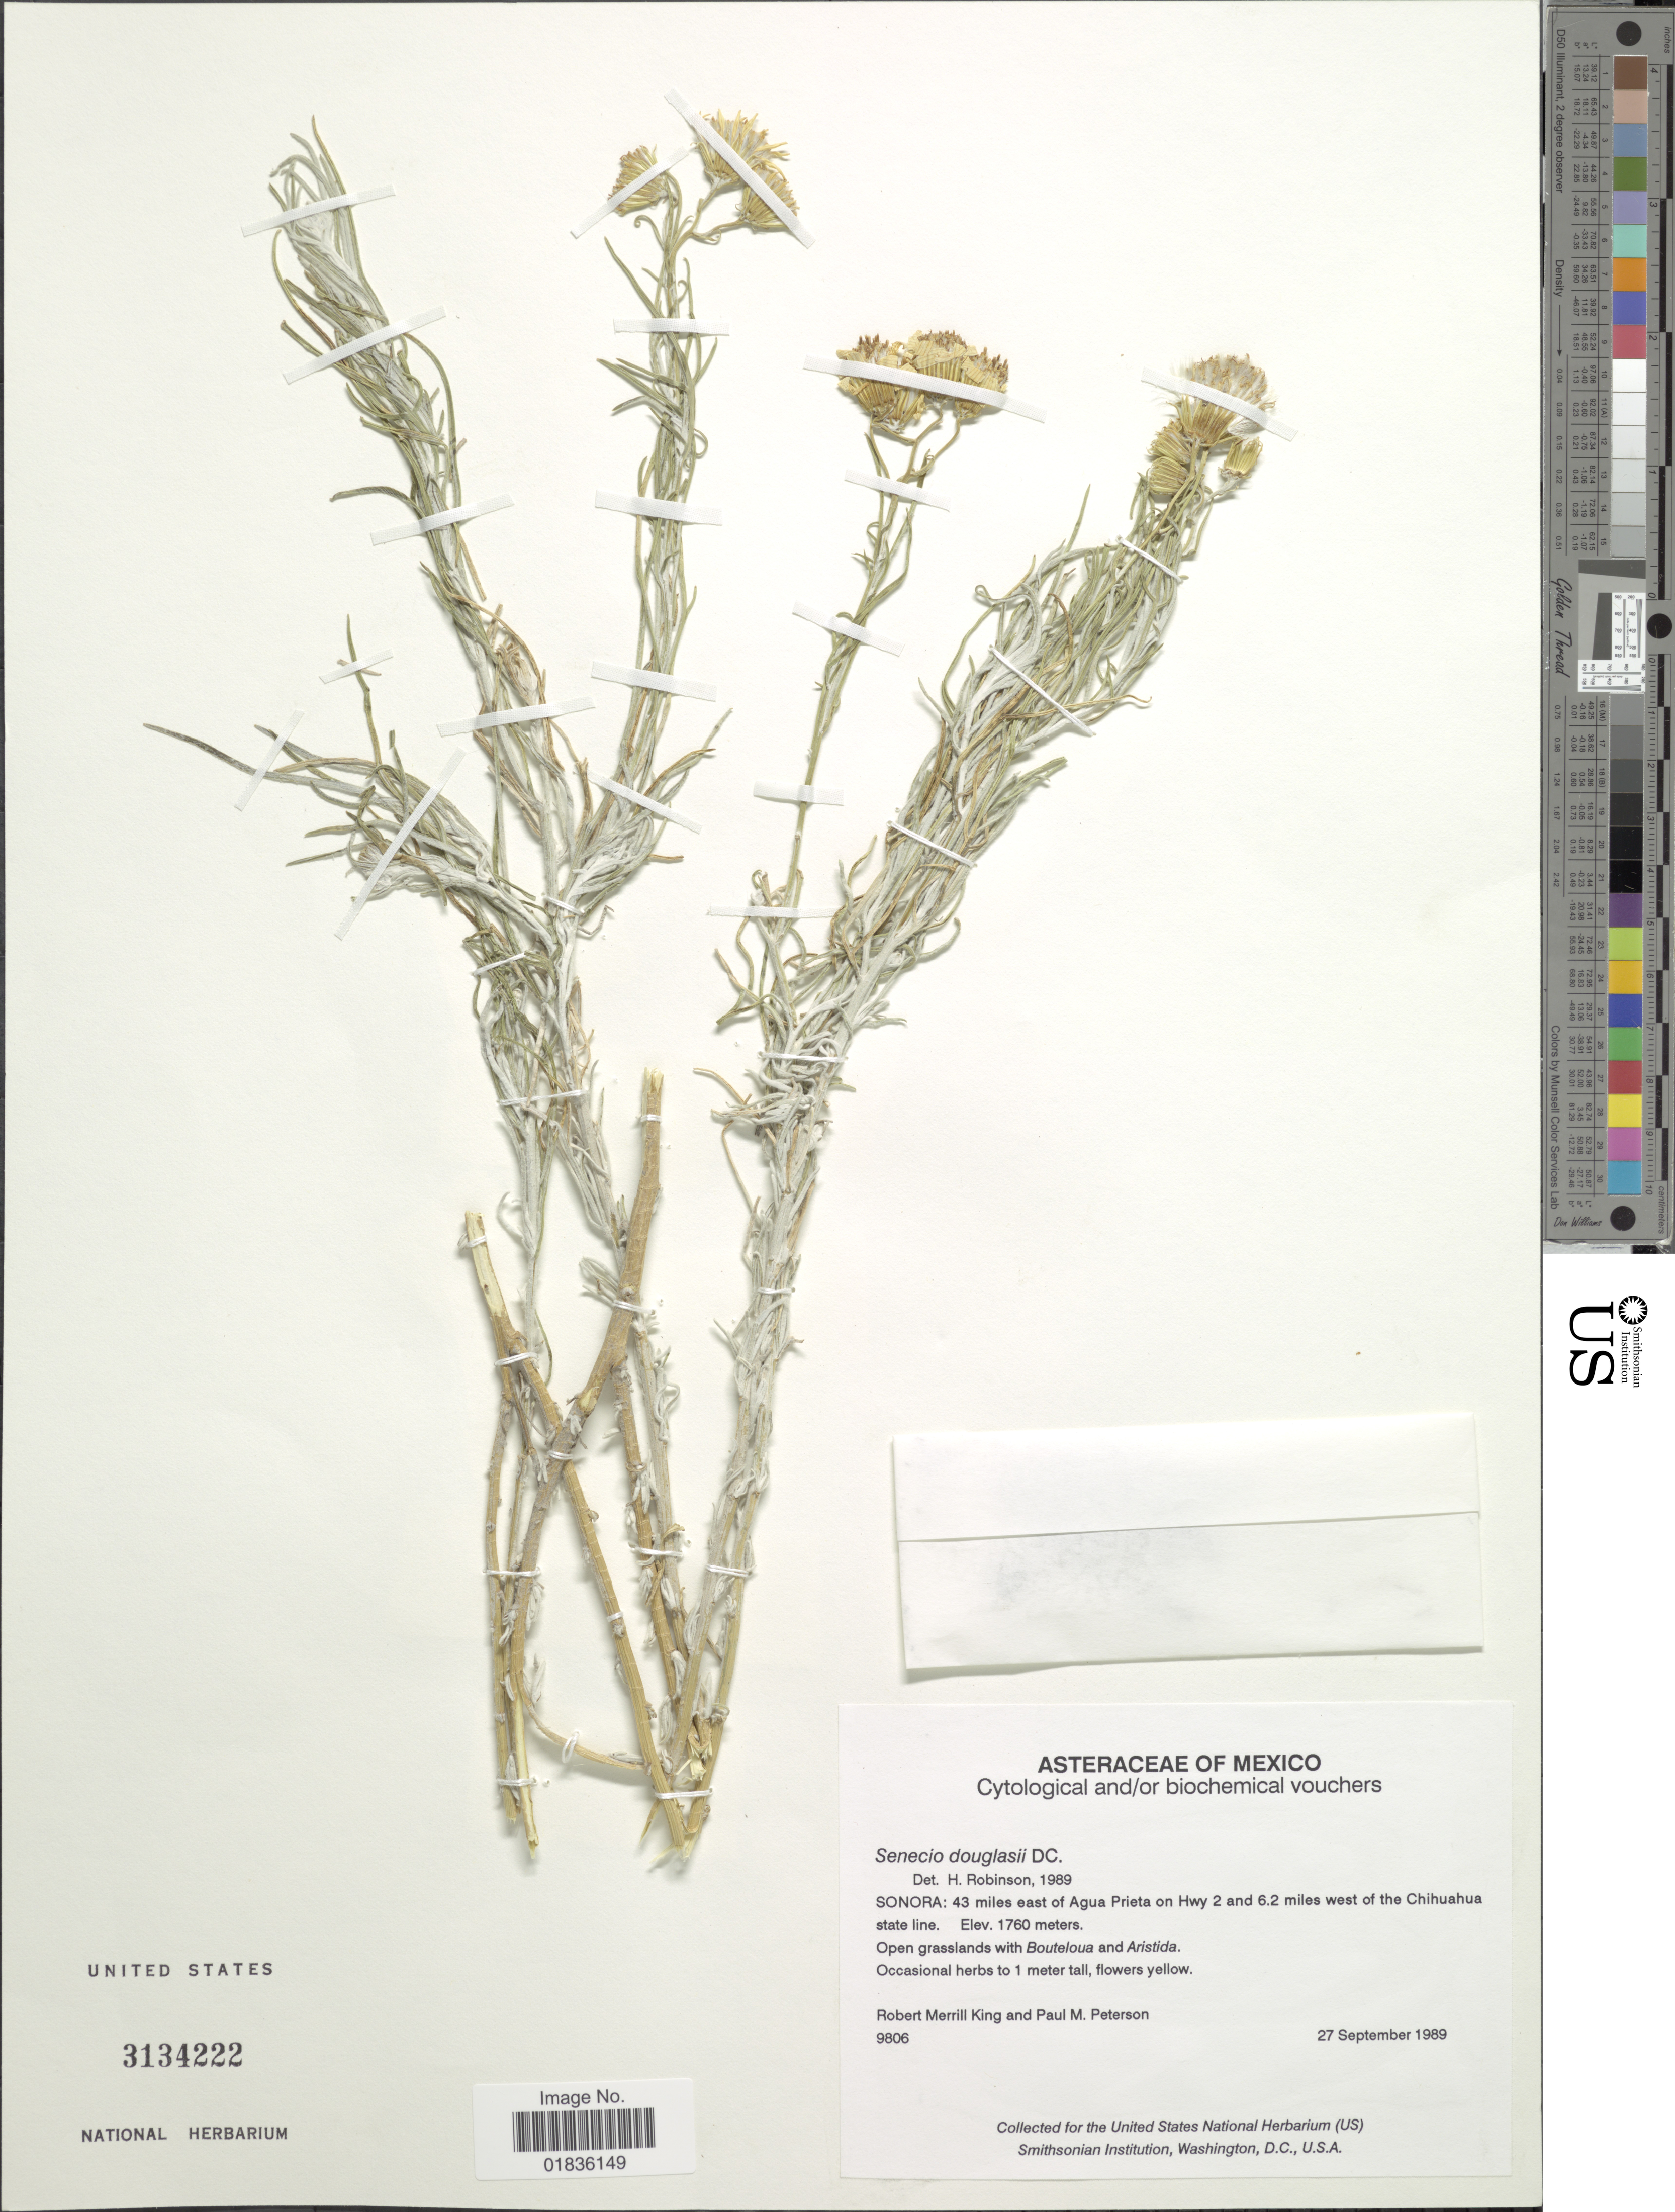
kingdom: Plantae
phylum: Tracheophyta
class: Magnoliopsida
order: Asterales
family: Asteraceae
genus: Senecio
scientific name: Senecio flaccidus var. douglasii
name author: (DC.) B.L. Turner & T.M. Barkley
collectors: R. M. King & P. M. Peterson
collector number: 9806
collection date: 1989-09-27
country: Mexico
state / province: Sonora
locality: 43 miles east of Agua Prieta on Hwy 2 and 6.2 miles west of the Chihuahua state line.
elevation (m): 1760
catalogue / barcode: US 3134222